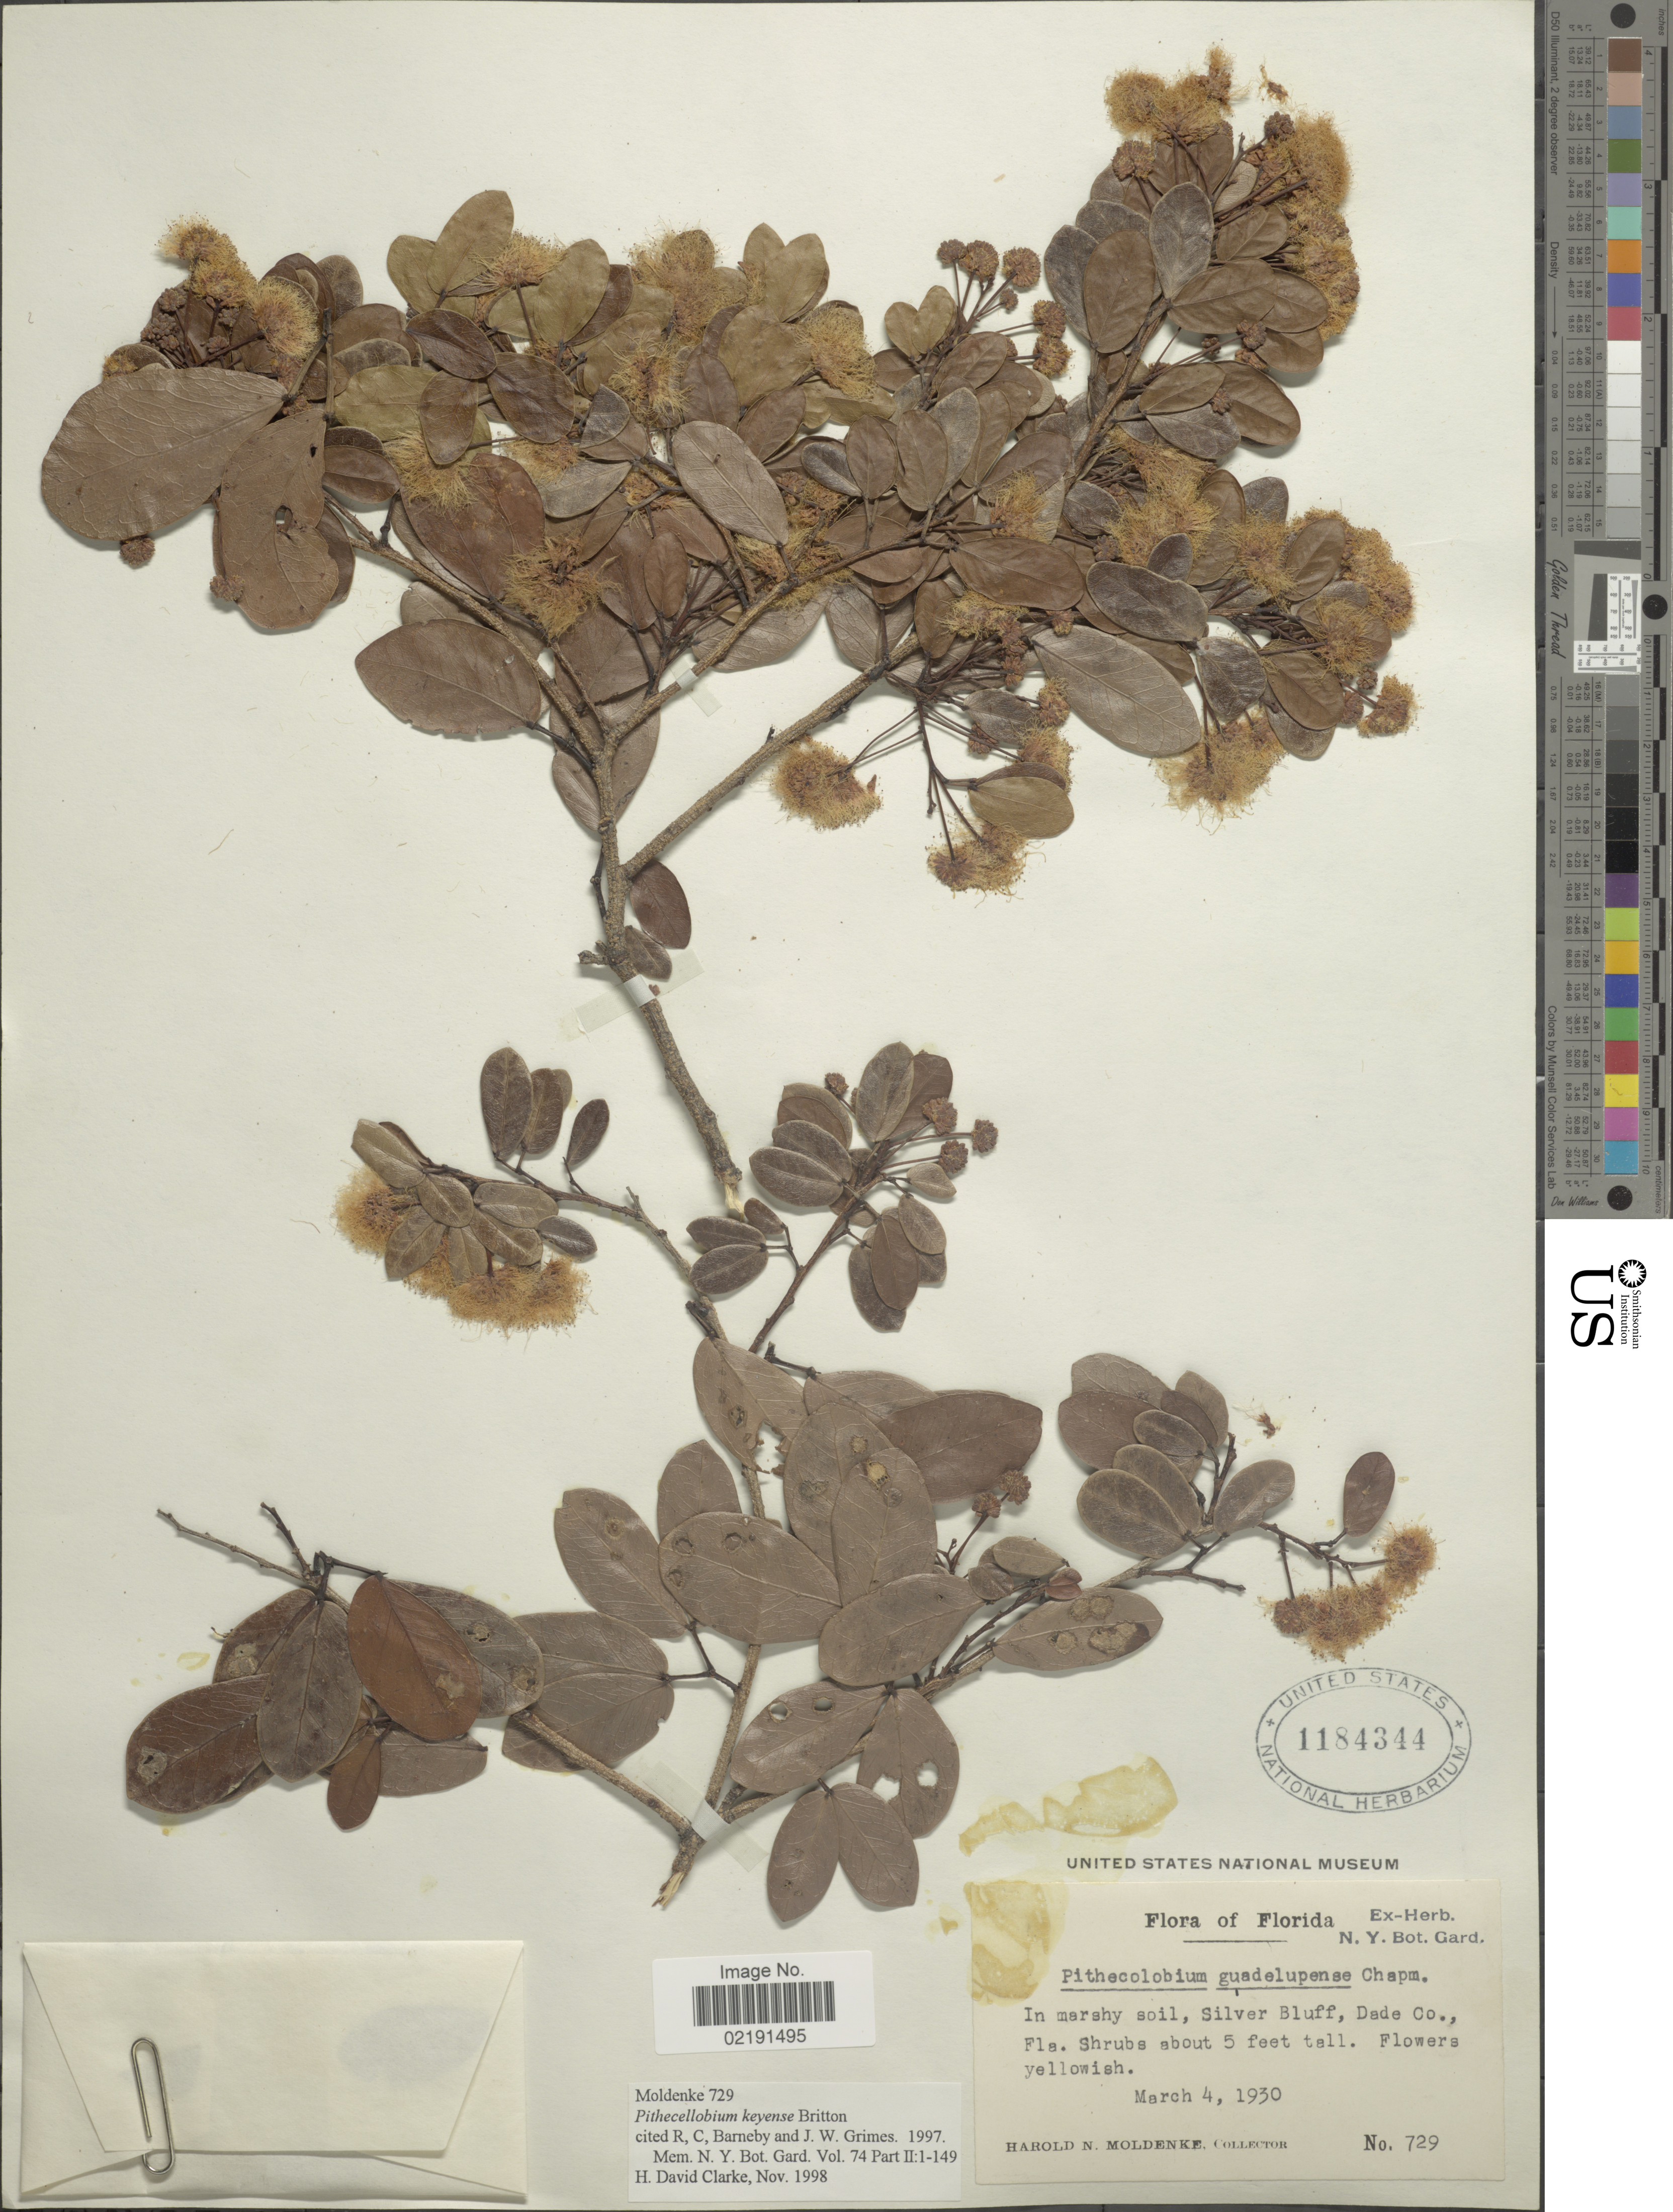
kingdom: Plantae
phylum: Tracheophyta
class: Magnoliopsida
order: Fabales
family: Fabaceae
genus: Pithecellobium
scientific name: Pithecellobium keyense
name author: Britton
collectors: H. N. Moldenke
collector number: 729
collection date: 1930-03-04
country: United States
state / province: Florida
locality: In marshy soil, Silver Bluff, Dade Co., Fla.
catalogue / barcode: US 1184344